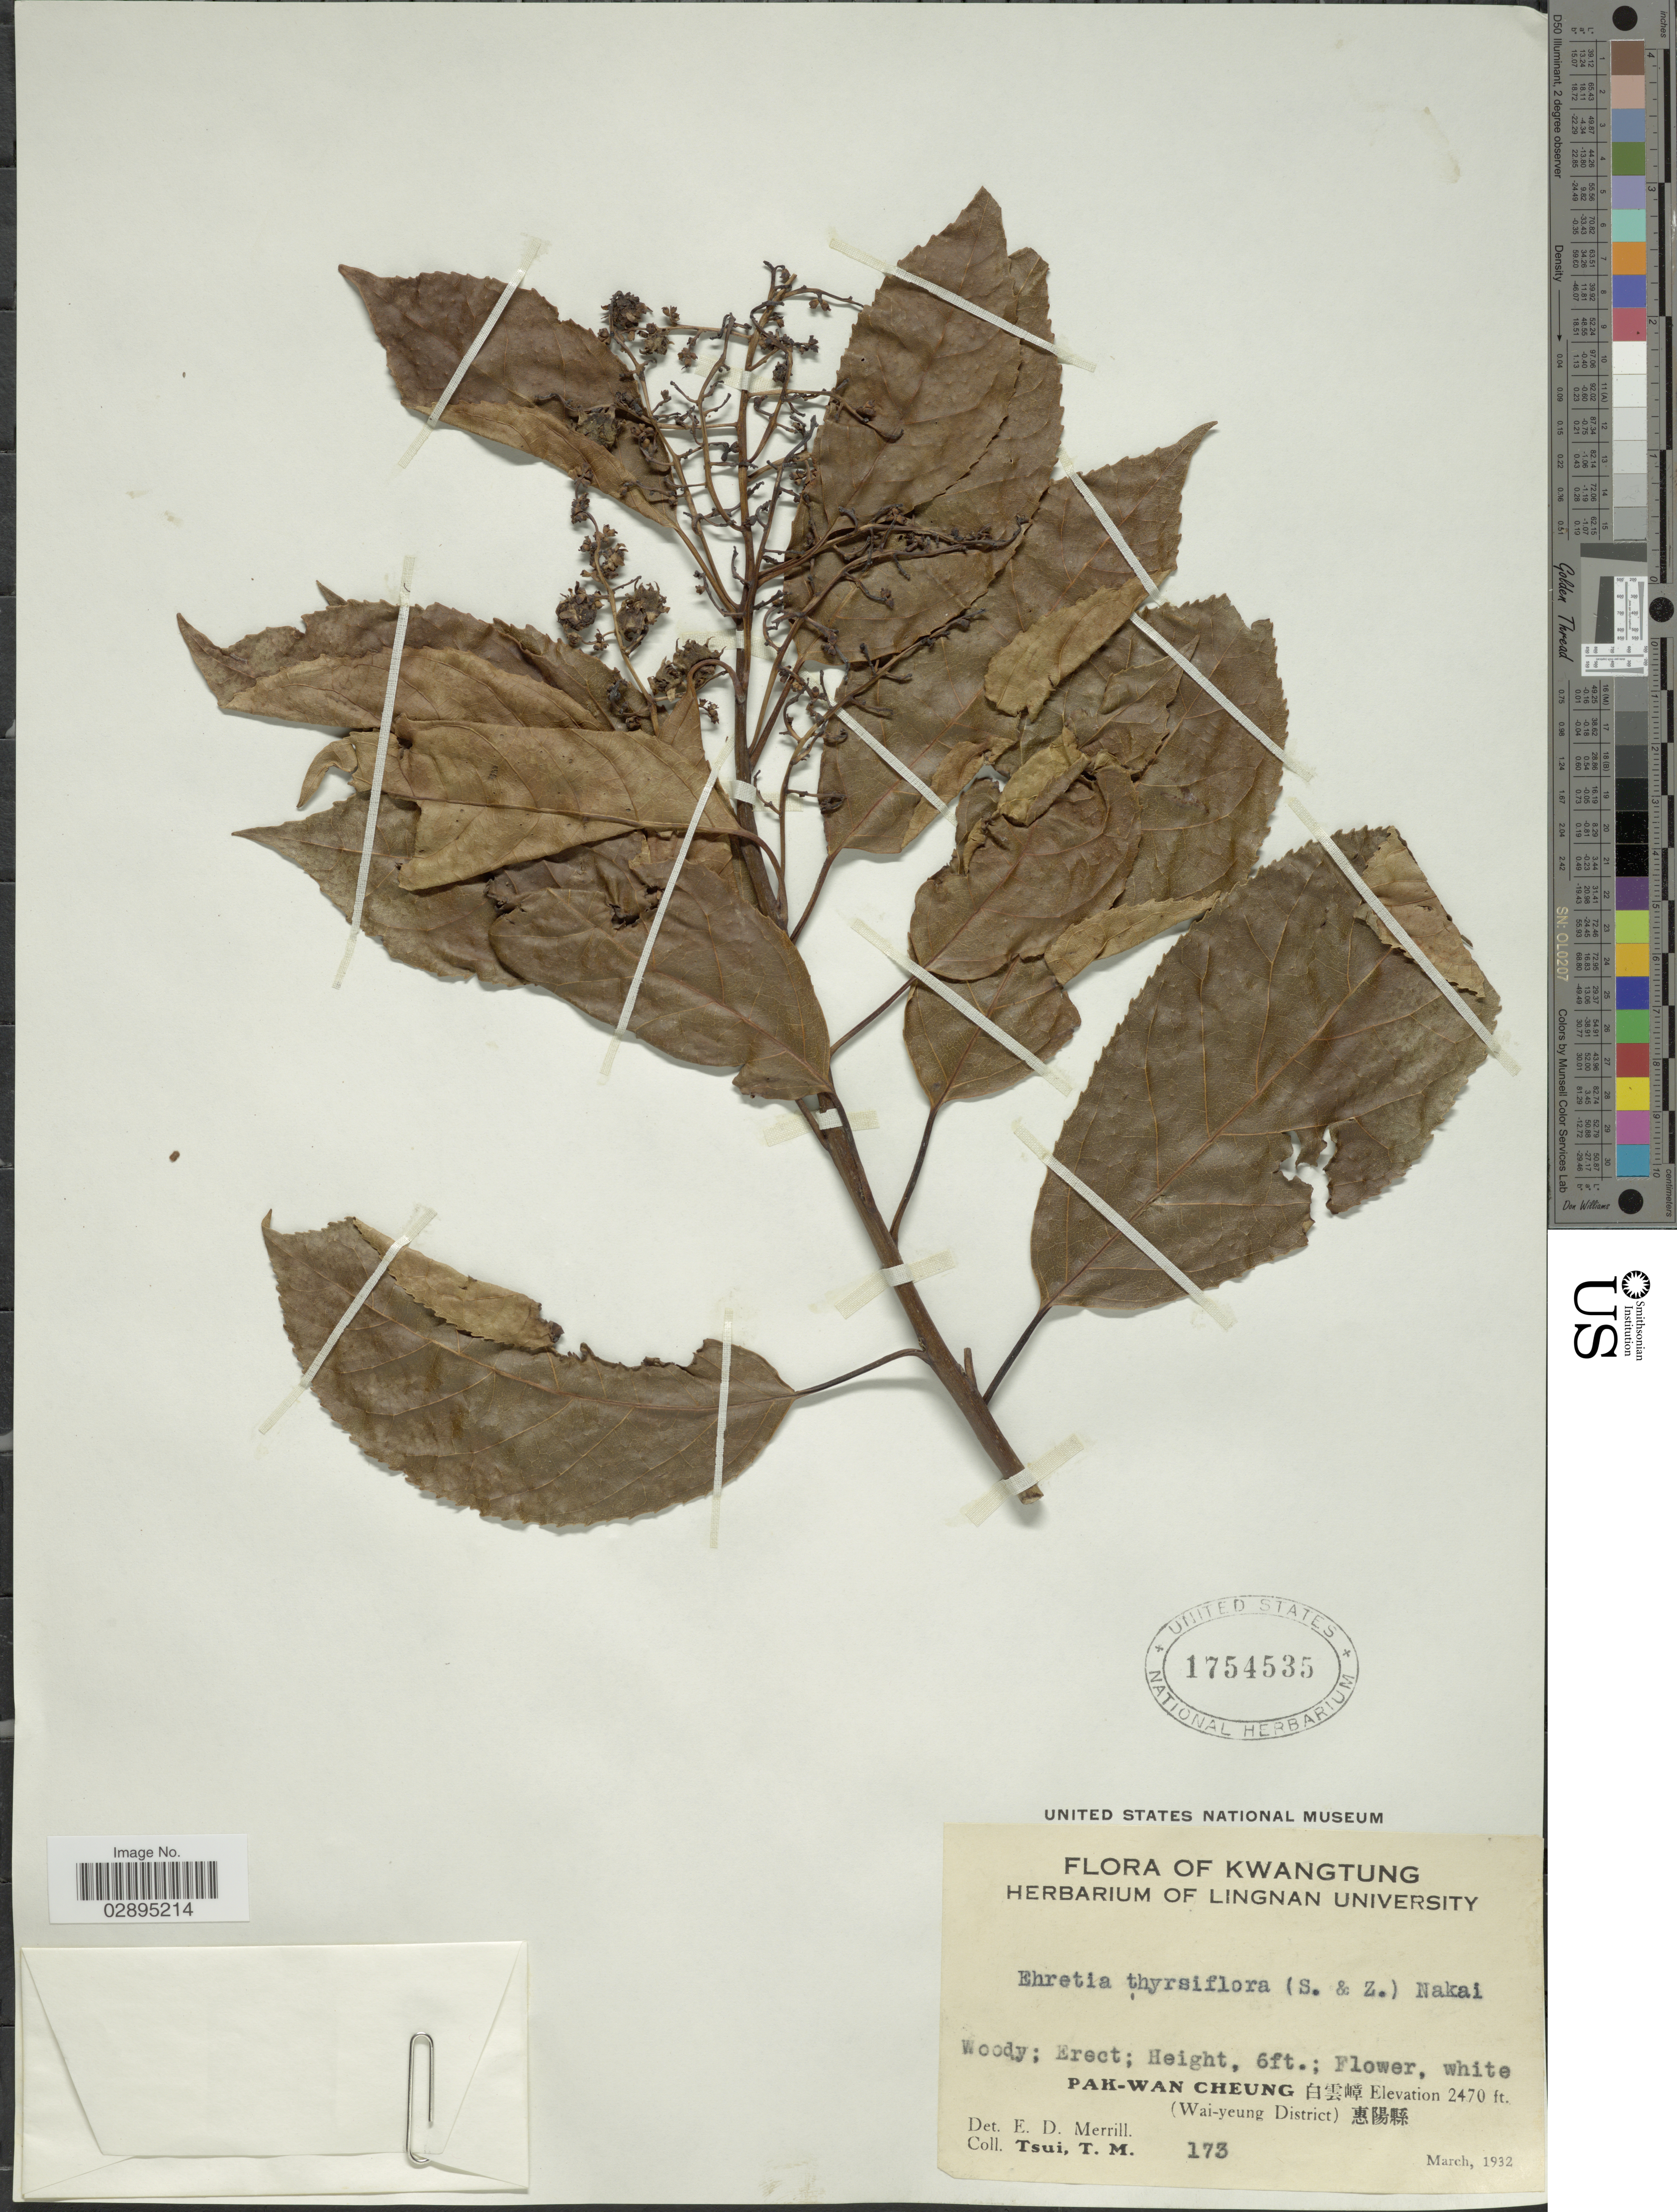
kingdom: Plantae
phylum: Tracheophyta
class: Magnoliopsida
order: Boraginales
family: Ehretiaceae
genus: Ehretia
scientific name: Ehretia acuminata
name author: R. Br.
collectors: T. Tsui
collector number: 173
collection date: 1932-03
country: China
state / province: Guangdong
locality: Kwangtung. Pak-Wan Cheung. (Wai-yeung District).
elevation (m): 753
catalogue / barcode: US 1754535